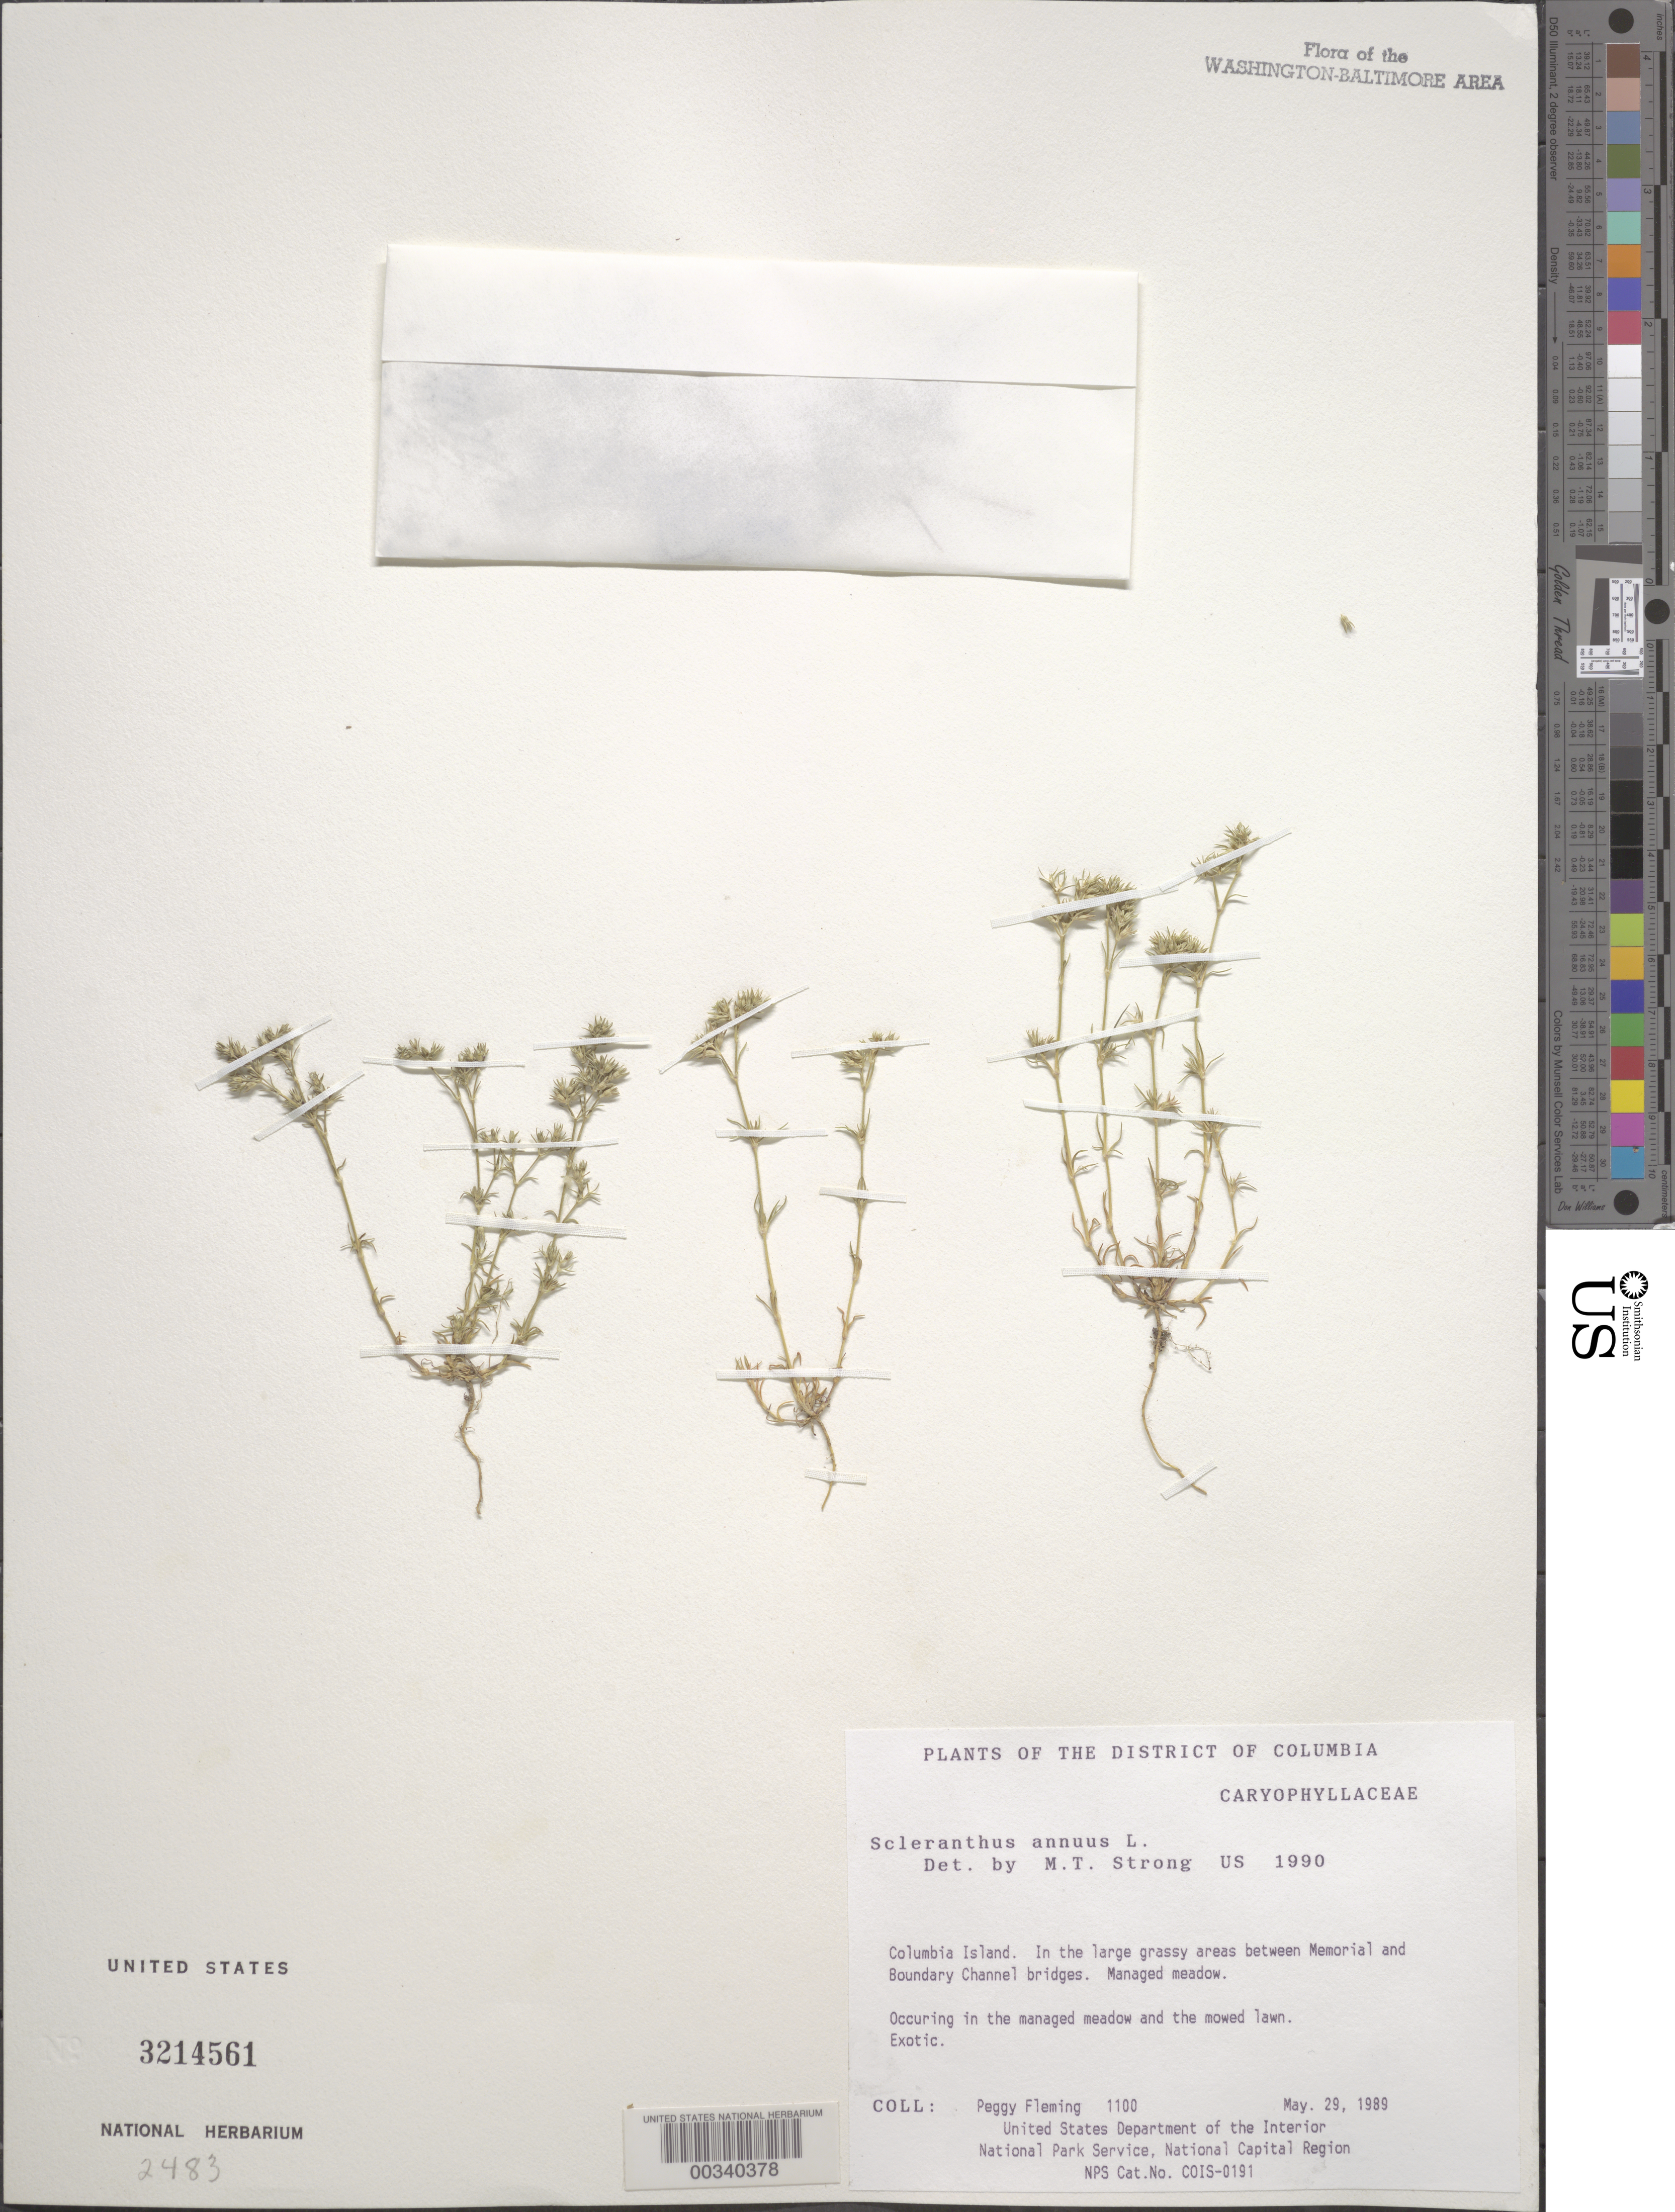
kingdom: Plantae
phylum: Tracheophyta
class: Magnoliopsida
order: Caryophyllales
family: Caryophyllaceae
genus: Scleranthus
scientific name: Scleranthus annuus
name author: L.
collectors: P. Fleming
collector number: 1100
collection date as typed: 29 May 1989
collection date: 1989-05-29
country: United States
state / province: District of Columbia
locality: Columbia Island, large grassy area between Memorial and Boundary Channel Bridges Rock Creek Park & vicinity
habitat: Managed meadow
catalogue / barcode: US 3214561